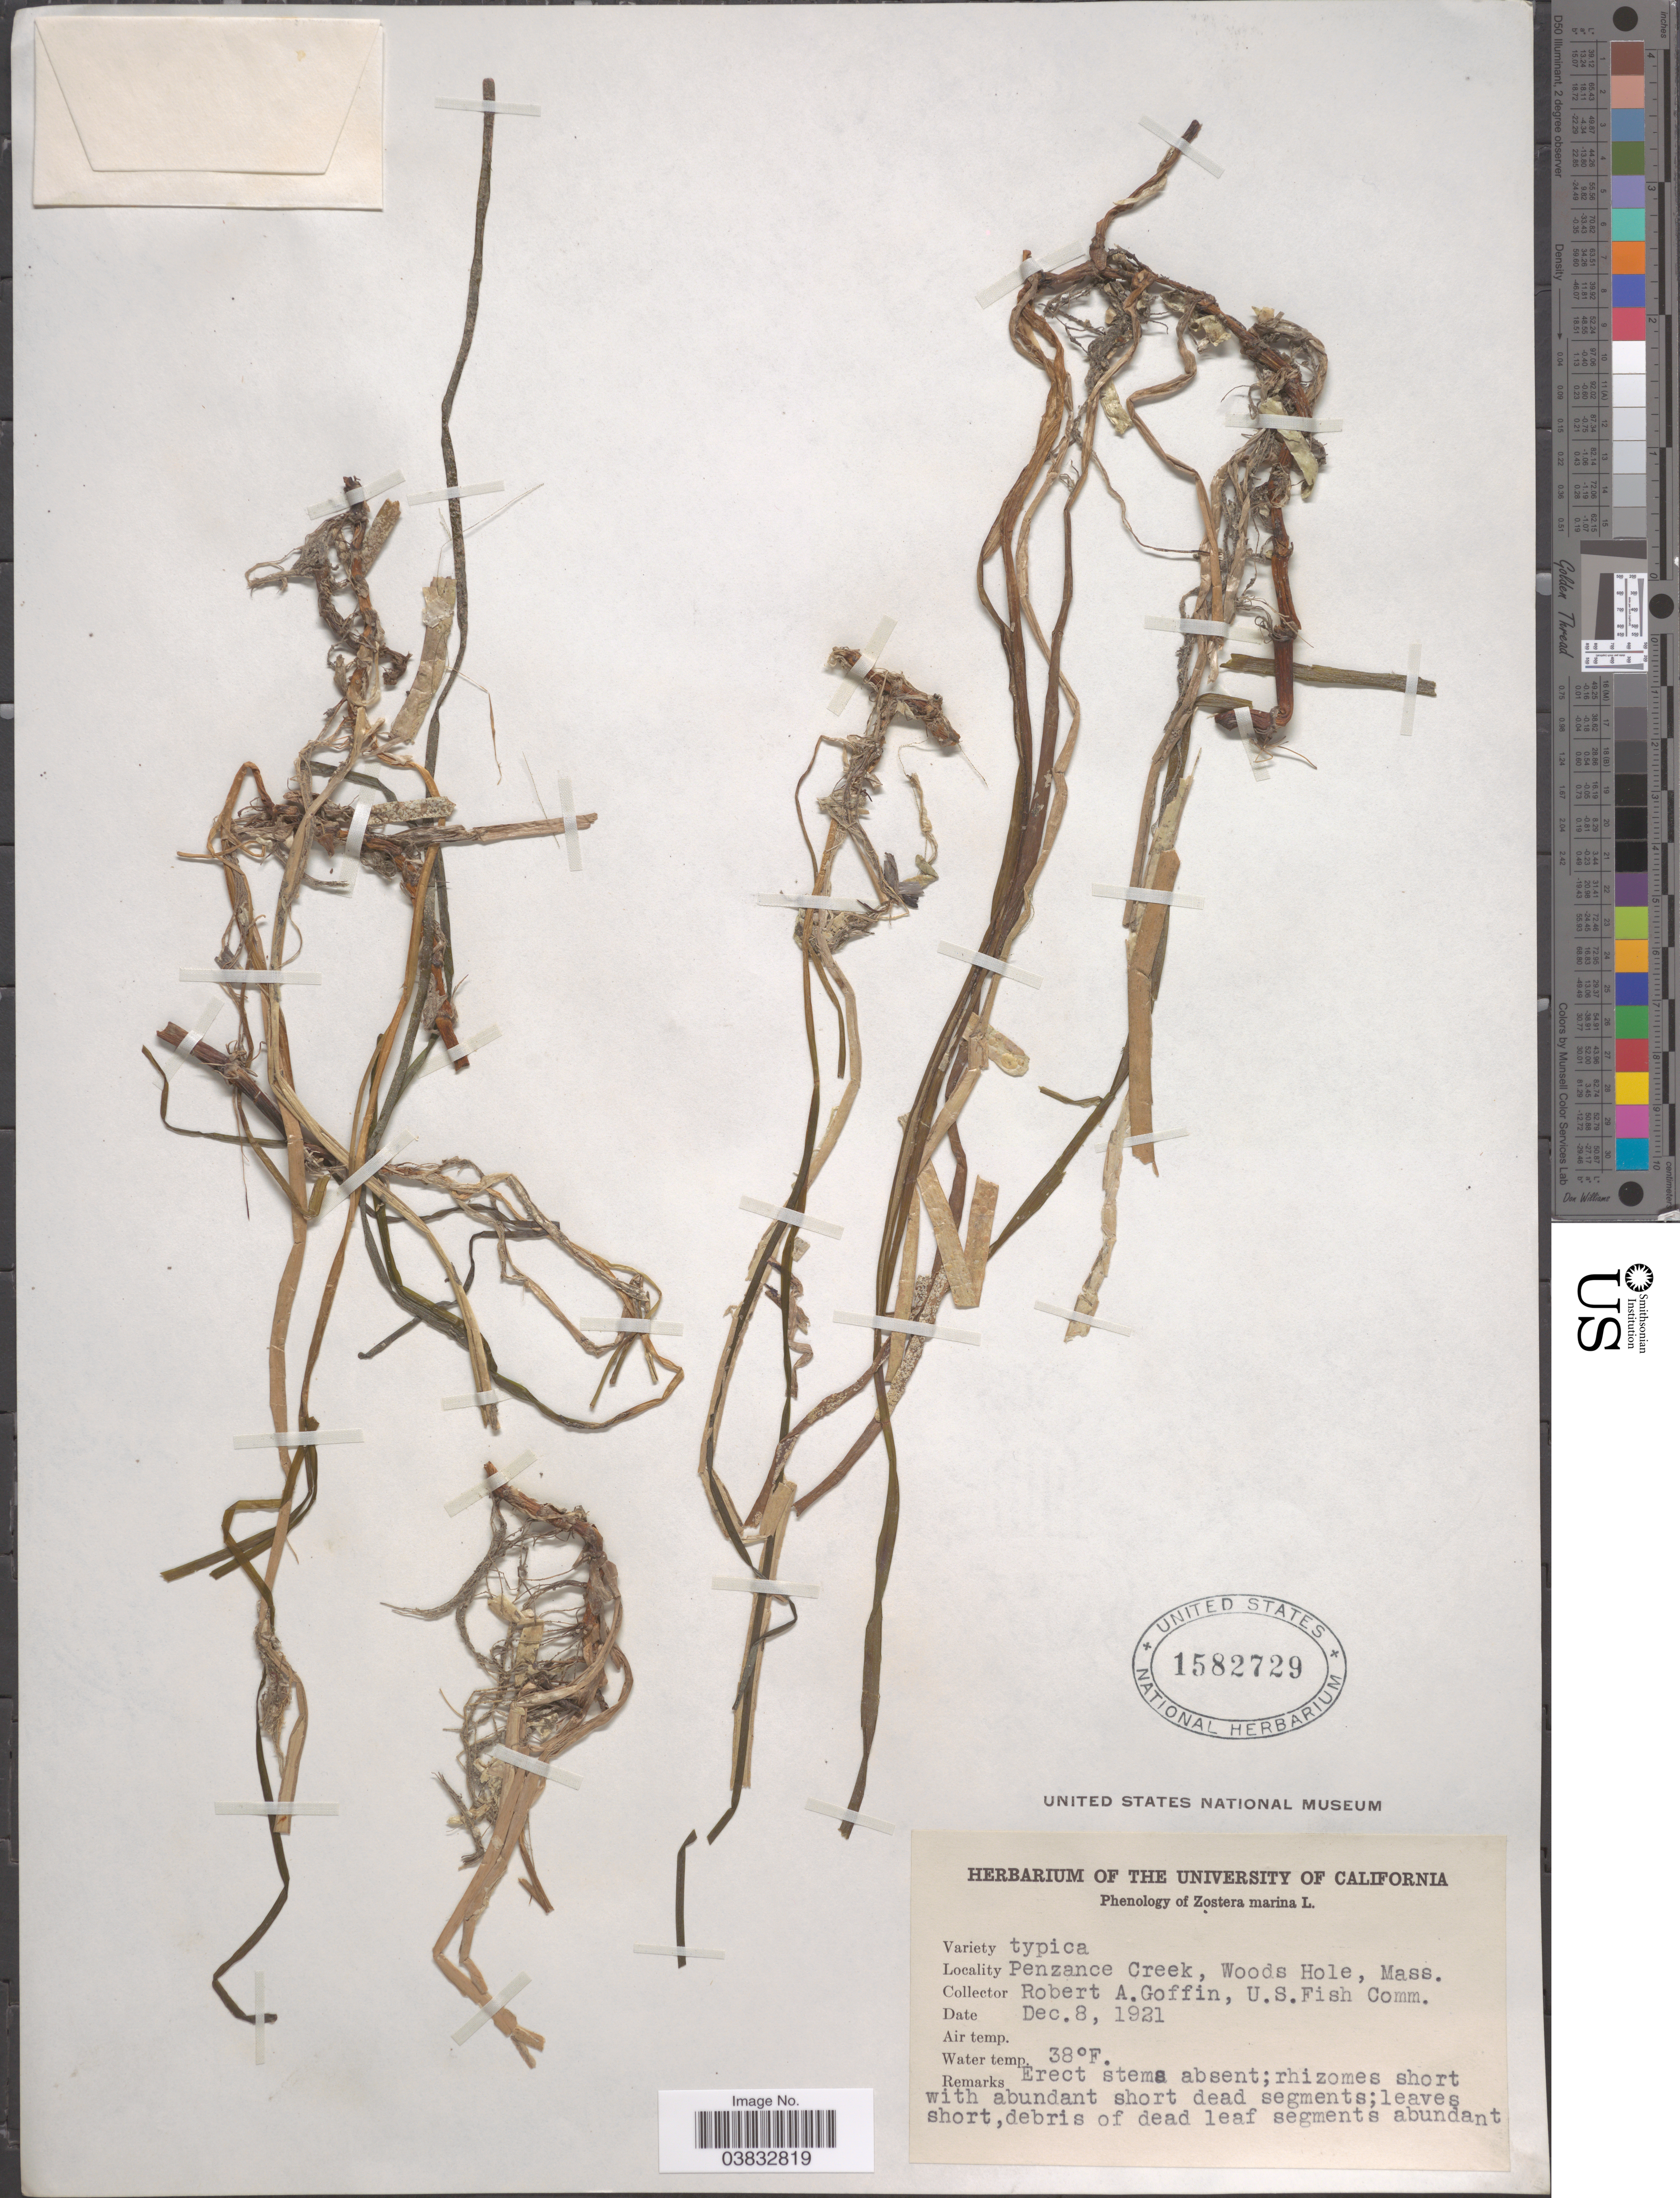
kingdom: Plantae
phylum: Tracheophyta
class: Liliopsida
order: Alismatales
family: Zosteraceae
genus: Zostera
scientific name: Zostera marina var. typica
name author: L.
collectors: R. Goffin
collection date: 1921-12-08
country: United States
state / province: Massachusetts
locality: Penzance Creek, Woods Hole.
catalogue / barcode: US 1582729